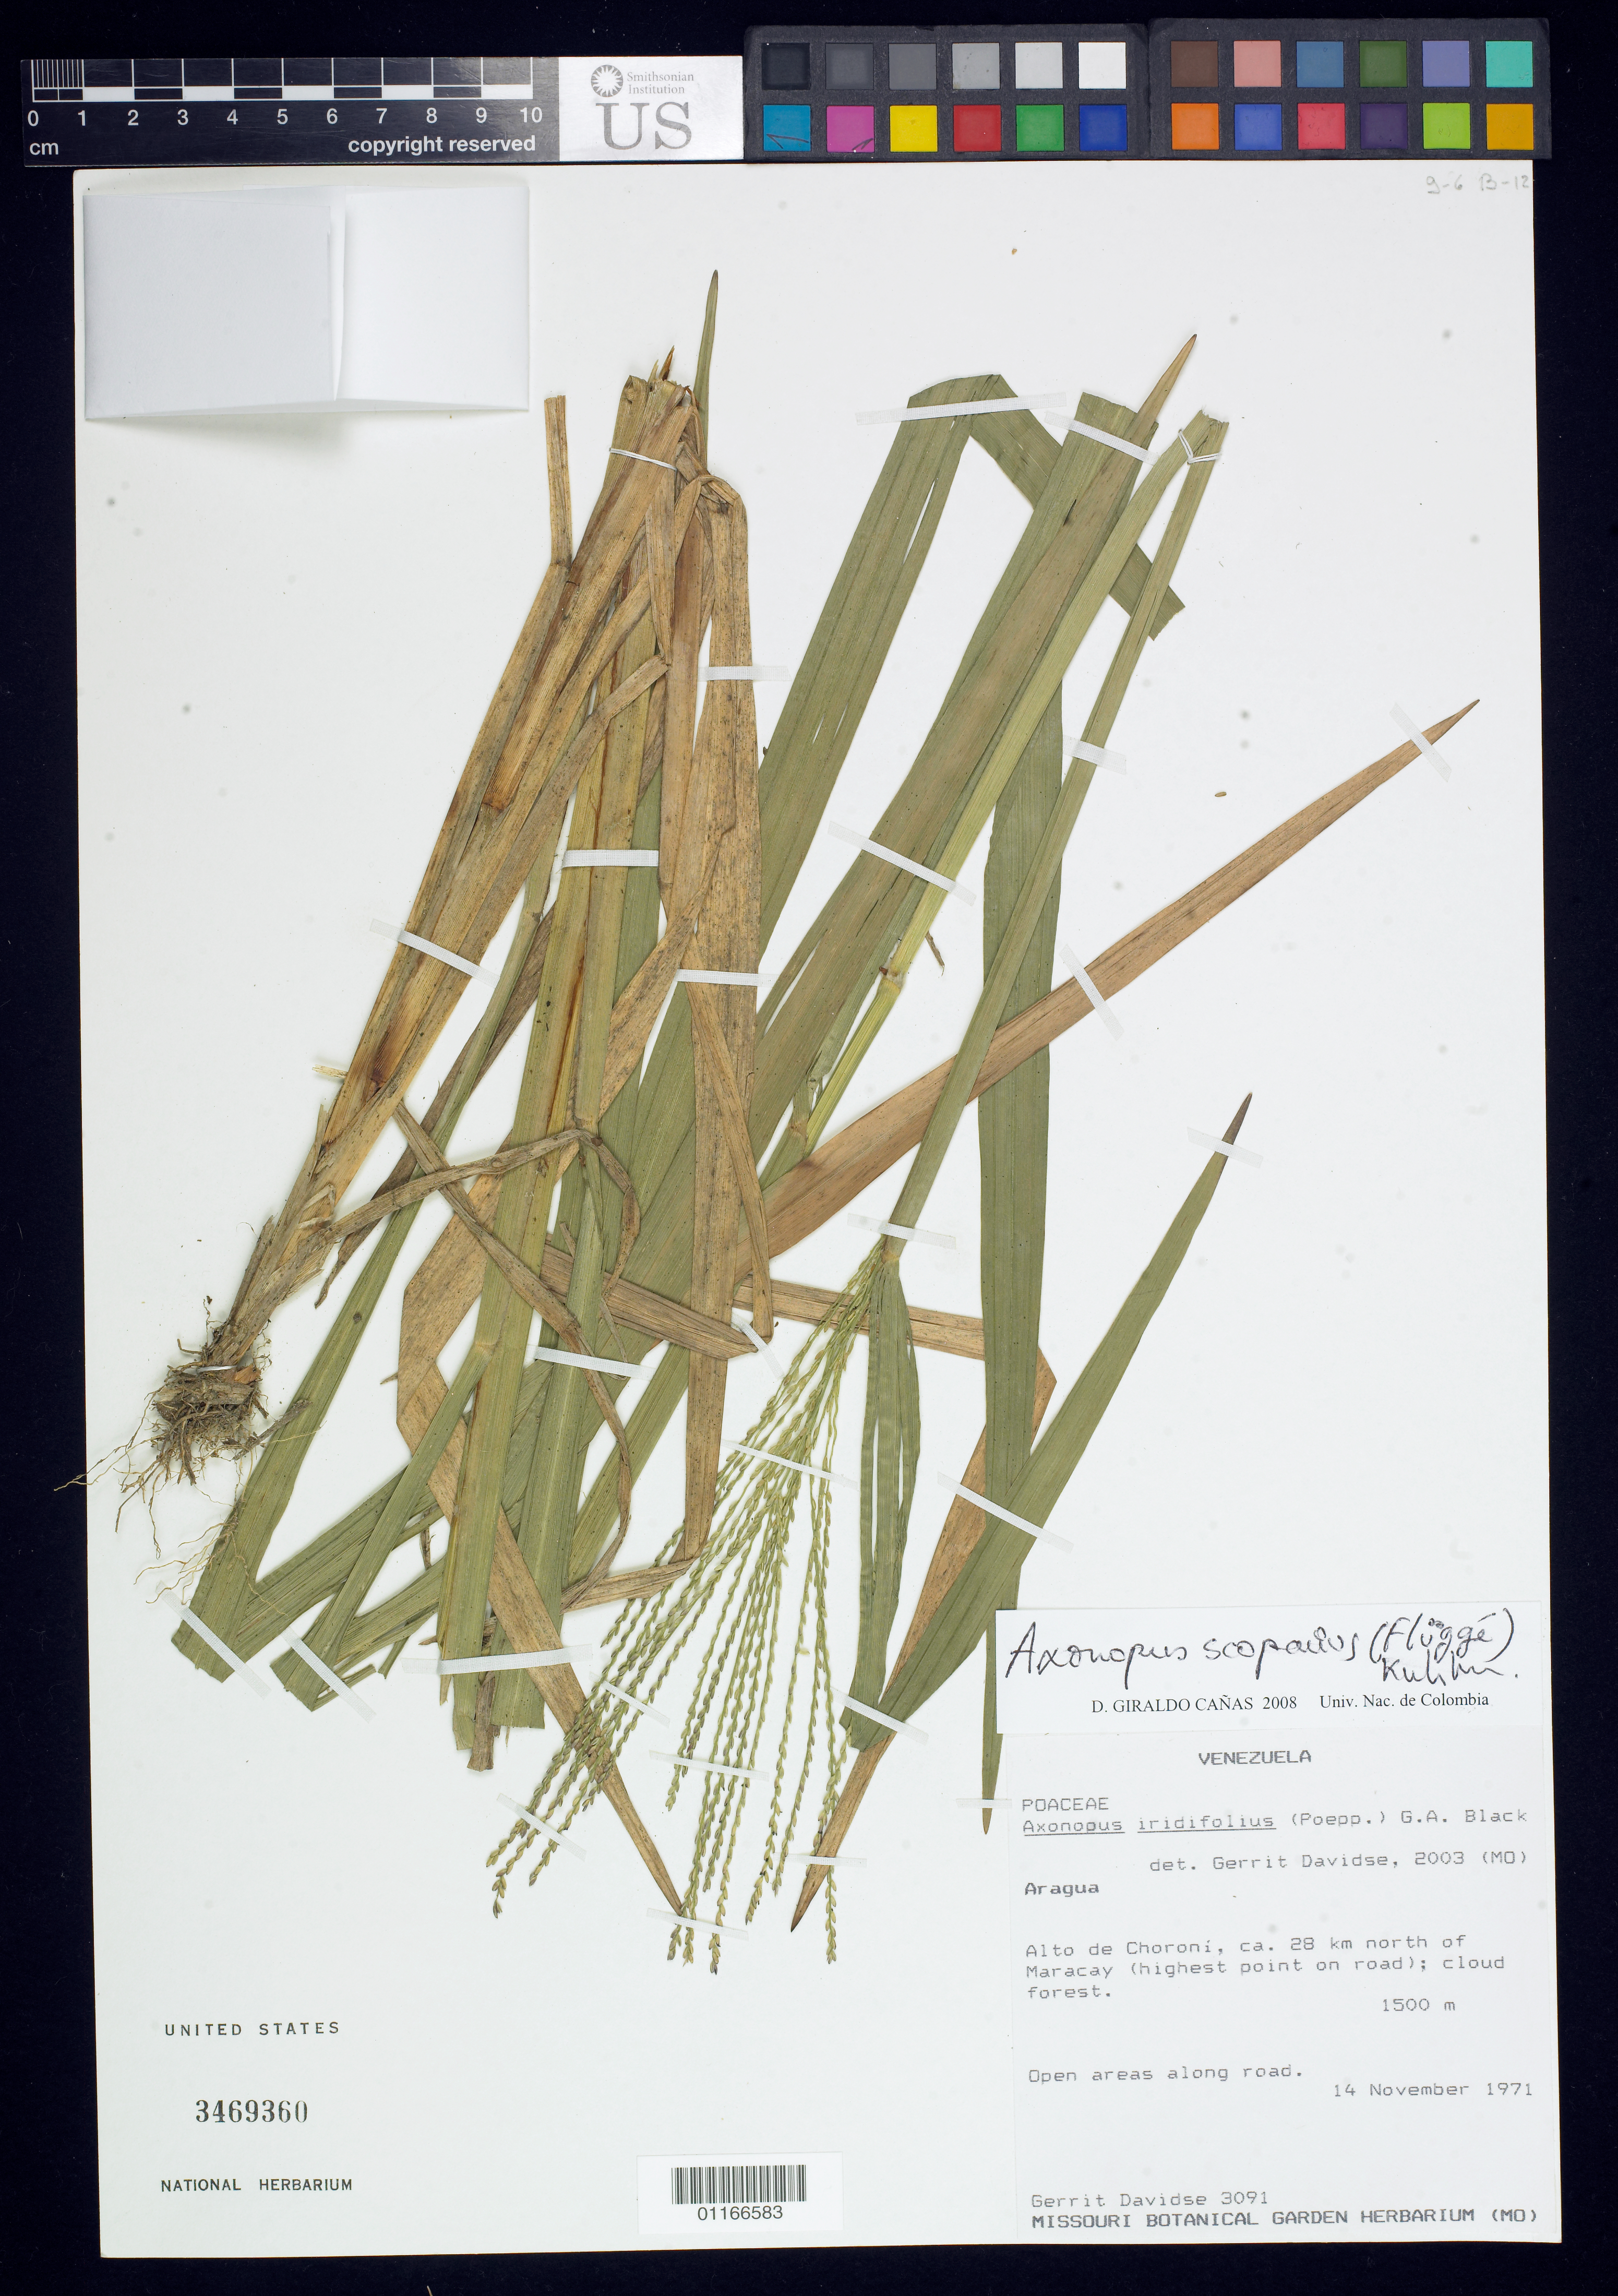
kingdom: Plantae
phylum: Tracheophyta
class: Liliopsida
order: Poales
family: Poaceae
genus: Axonopus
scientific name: Axonopus scoparius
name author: (Flüggé) Kuhlm.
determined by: Giraldo-Cañas, D. A.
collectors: G. Davidse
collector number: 3091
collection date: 1971-11-14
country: Venezuela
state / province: Aragua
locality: Alto de Choroni, ca. 28 km N of Maracay (highest point on road).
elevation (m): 1500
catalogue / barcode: US 3469360